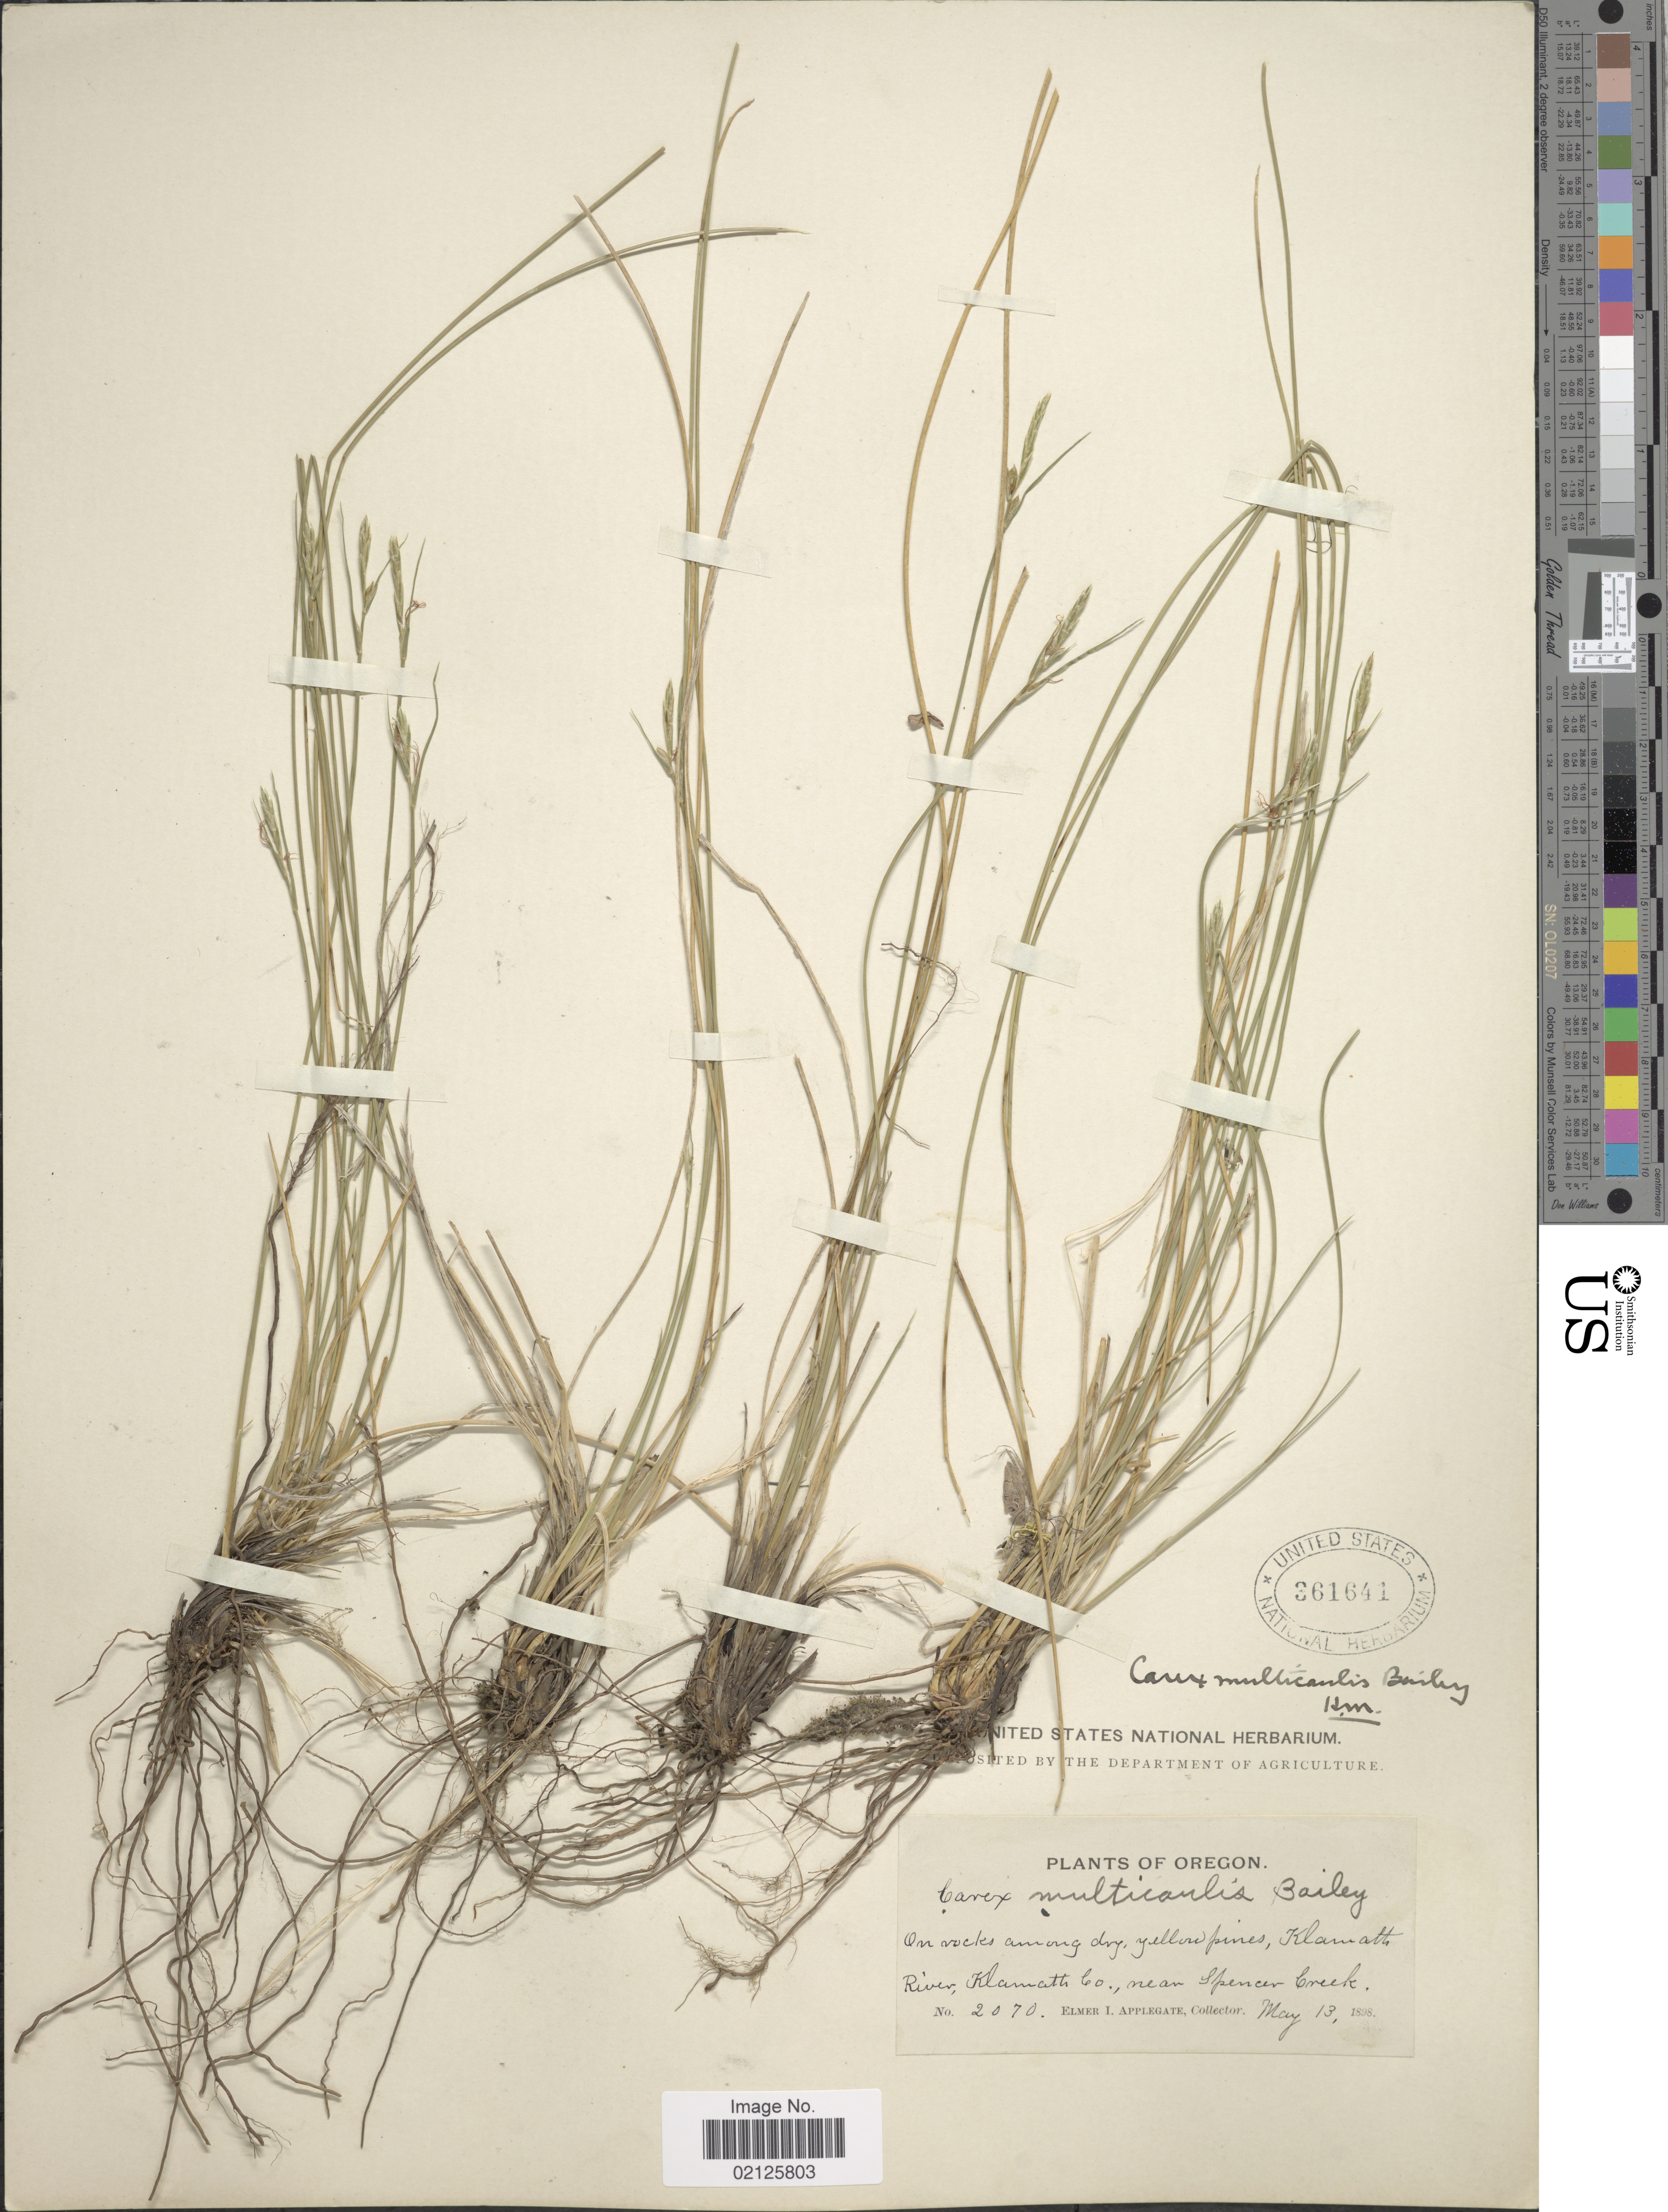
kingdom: Plantae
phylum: Tracheophyta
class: Liliopsida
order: Poales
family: Cyperaceae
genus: Carex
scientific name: Carex multicaulis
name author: L.H. Bailey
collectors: E. I. Applegate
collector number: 2070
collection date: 1898-05-13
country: United States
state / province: Oregon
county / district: Klamath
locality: On rocks among dry, yellow pines, Klamath River, Klamath Co., near Spencer Creek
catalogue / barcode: US 361641